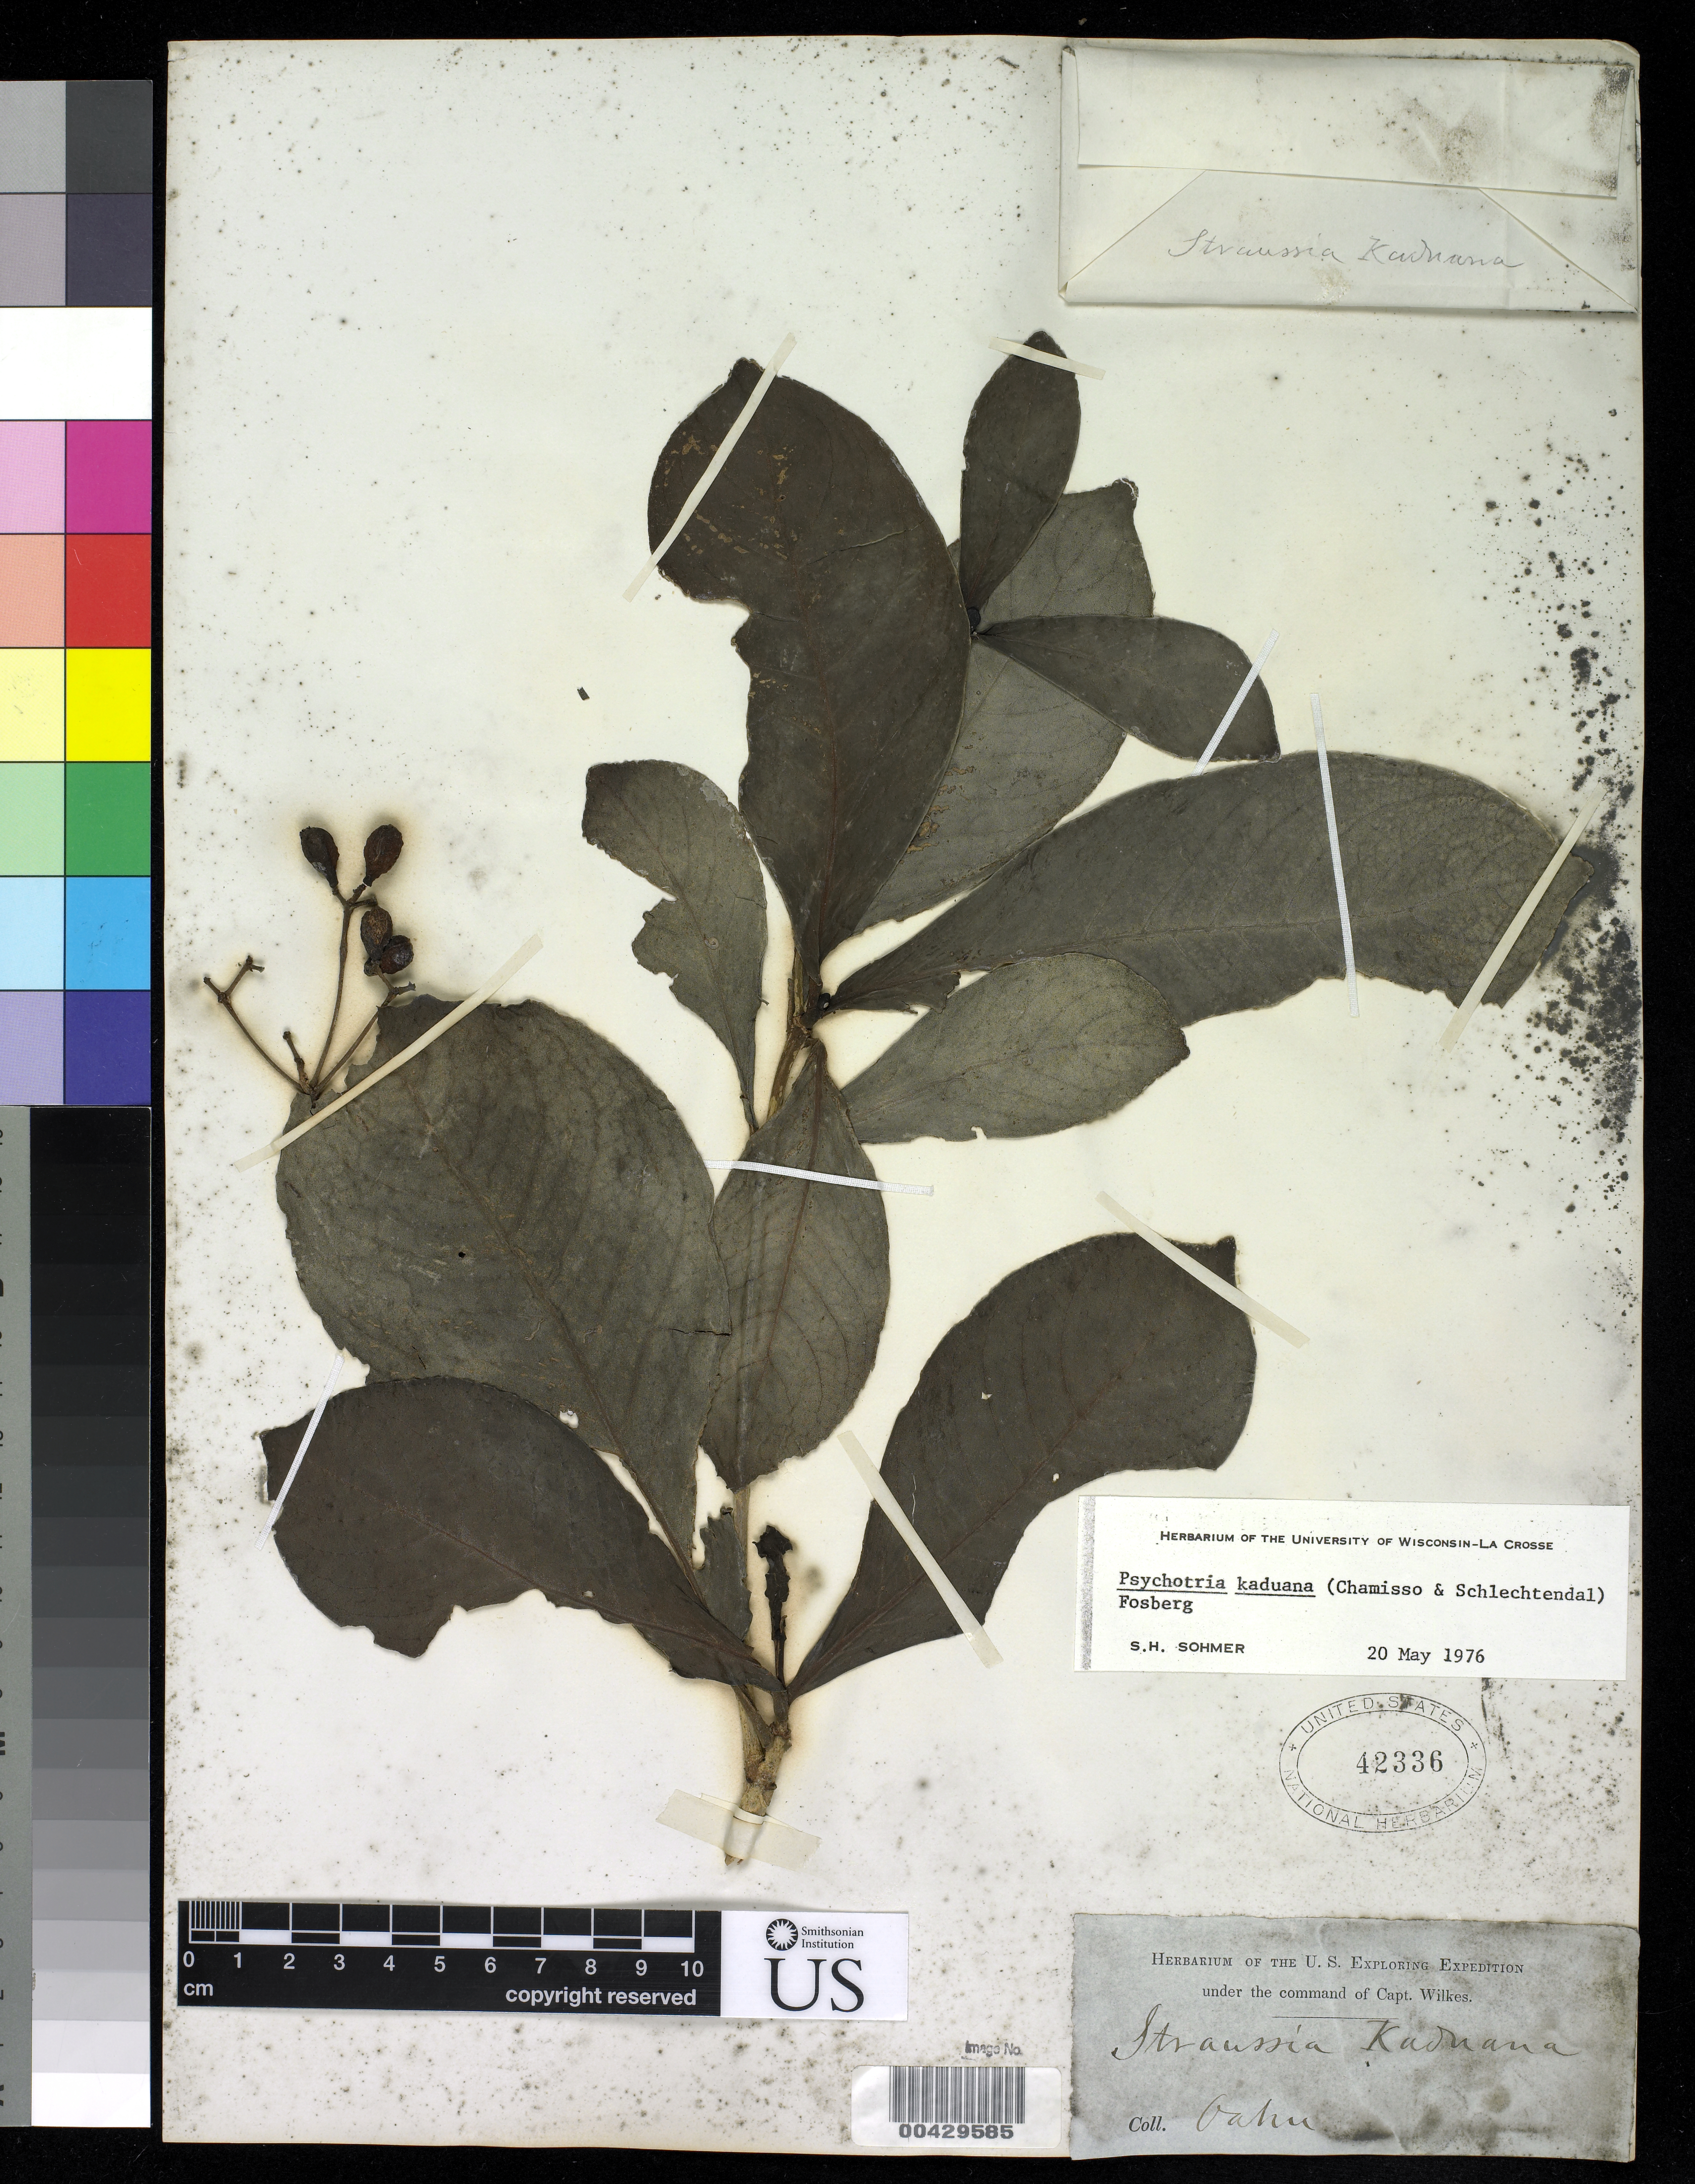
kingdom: Plantae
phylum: Tracheophyta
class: Magnoliopsida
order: Gentianales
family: Rubiaceae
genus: Psychotria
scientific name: Psychotria kaduana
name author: (Cham. & Schltdl.) Fosberg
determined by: Sohmer, S. H.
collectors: Wilkes Explor. Exped.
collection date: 1838/1842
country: United States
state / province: Hawaii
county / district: Honolulu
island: Oahu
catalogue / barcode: US 42336